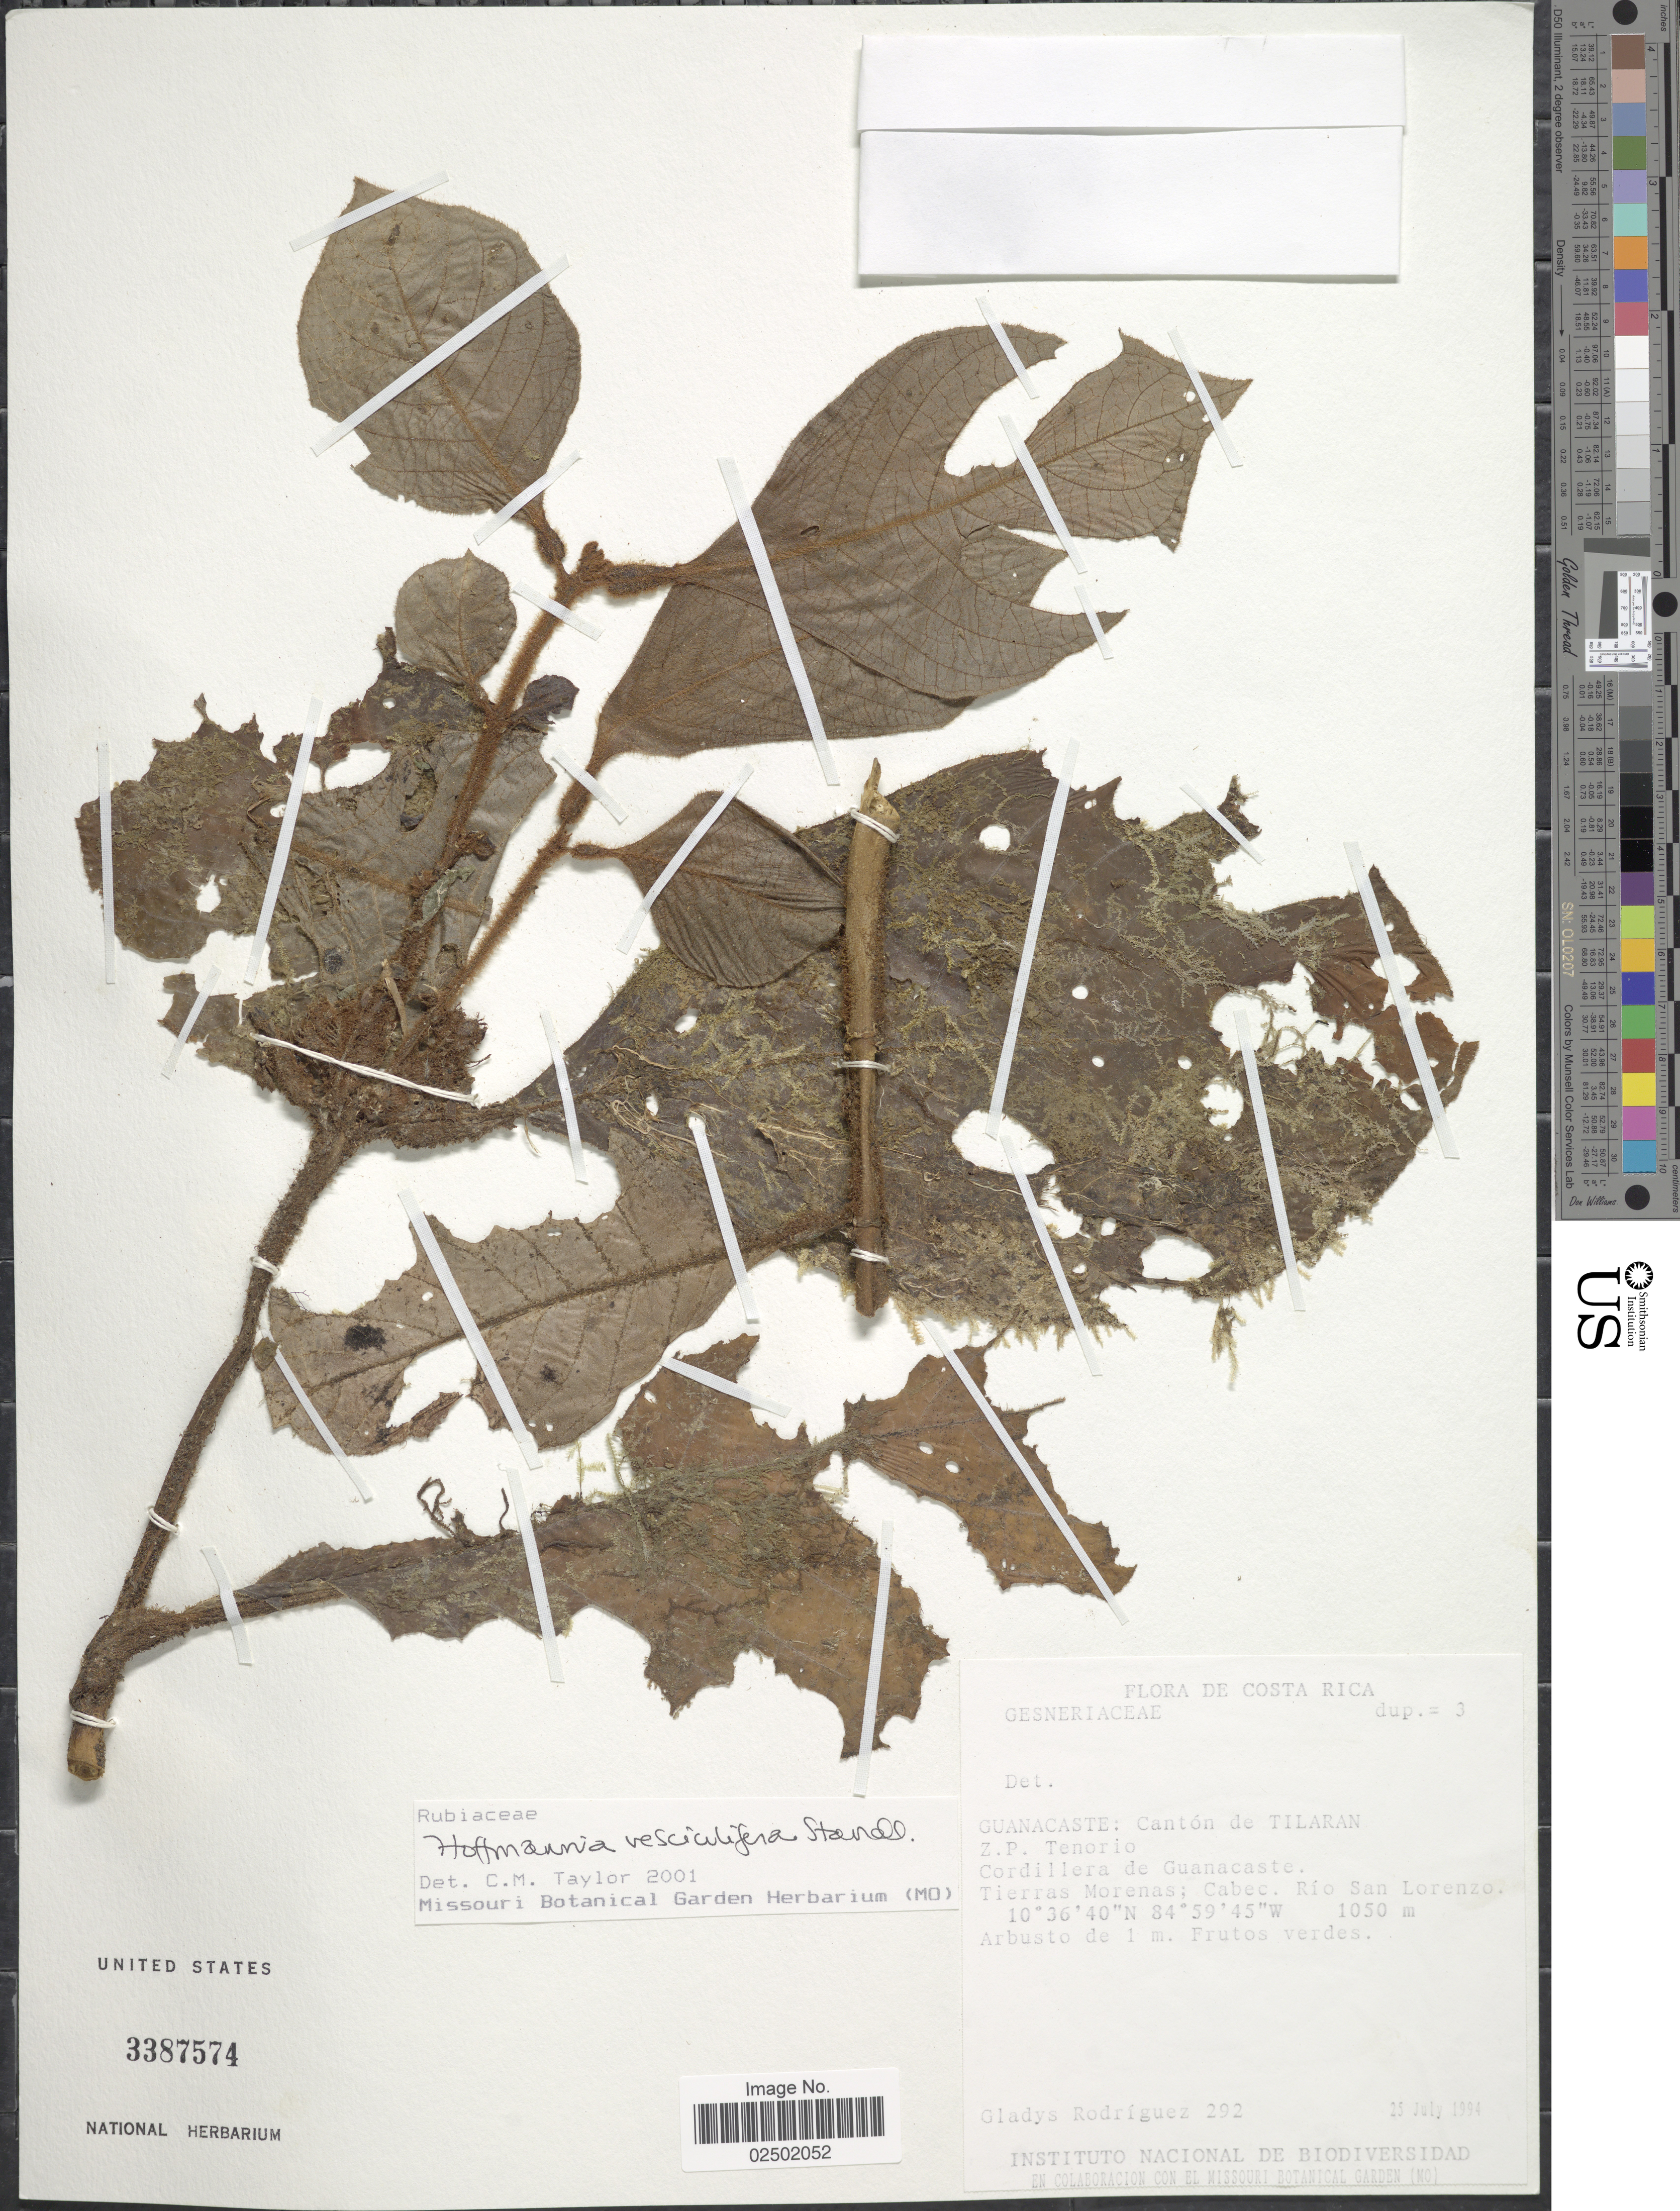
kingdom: Plantae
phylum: Tracheophyta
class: Magnoliopsida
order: Gentianales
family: Rubiaceae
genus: Hoffmannia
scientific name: Hoffmannia vesiculifera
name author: Standl.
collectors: G. Rodríguez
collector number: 292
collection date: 1994-07-25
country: Costa Rica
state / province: Guanacaste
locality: Guanacaste: Canton de Tilaran. Z.P. Tenorio. Cordillera de Guanacaste. Tierras Morenas; Cabec. Rio San Lorenzo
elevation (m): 1050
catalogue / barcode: US 3387574